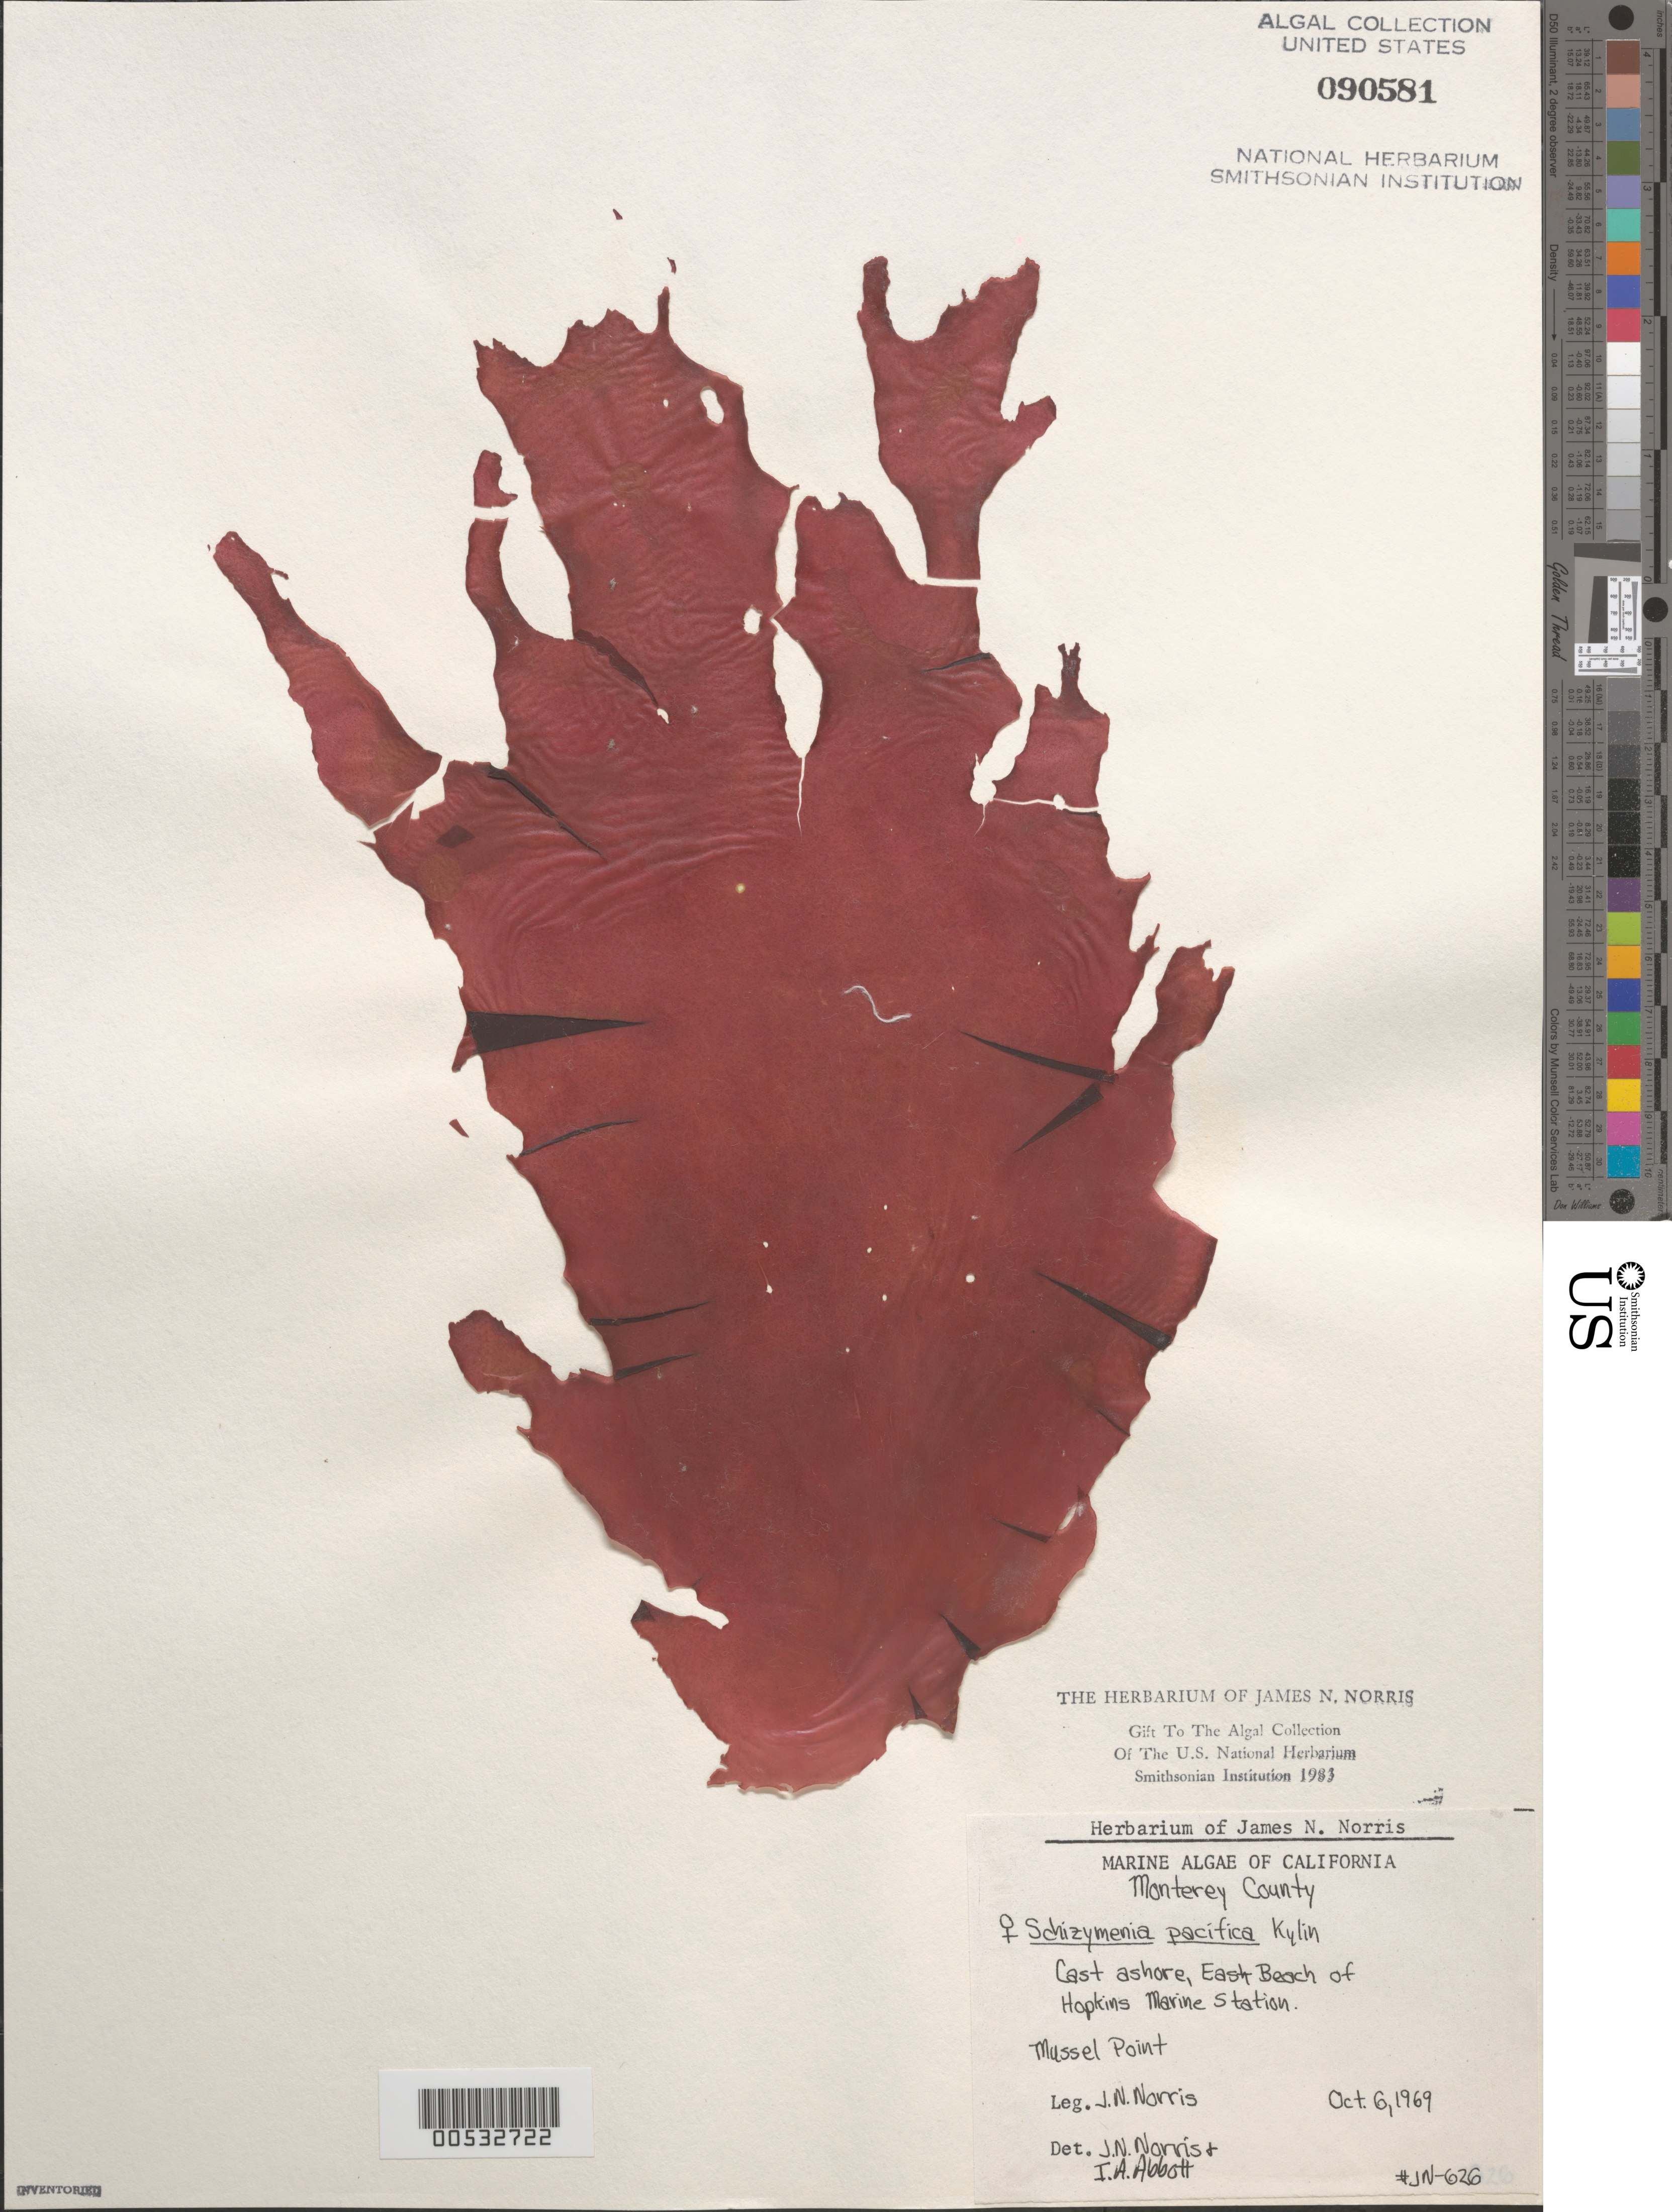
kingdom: Plantae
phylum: Rhodophyta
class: Florideophyceae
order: Nemastomatales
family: Schizymeniaceae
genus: Schizymenia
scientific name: Schizymenia pacifica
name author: (Kylin) Kylin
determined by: Norris, J. N.; Abbott, I. A.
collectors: J. N. Norris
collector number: JN-626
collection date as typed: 06 Oct 1969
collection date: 1969-10-06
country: United States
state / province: California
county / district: Monterey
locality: East Beach, Hopkins Marine Station, Mussel Point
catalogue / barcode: US 90581